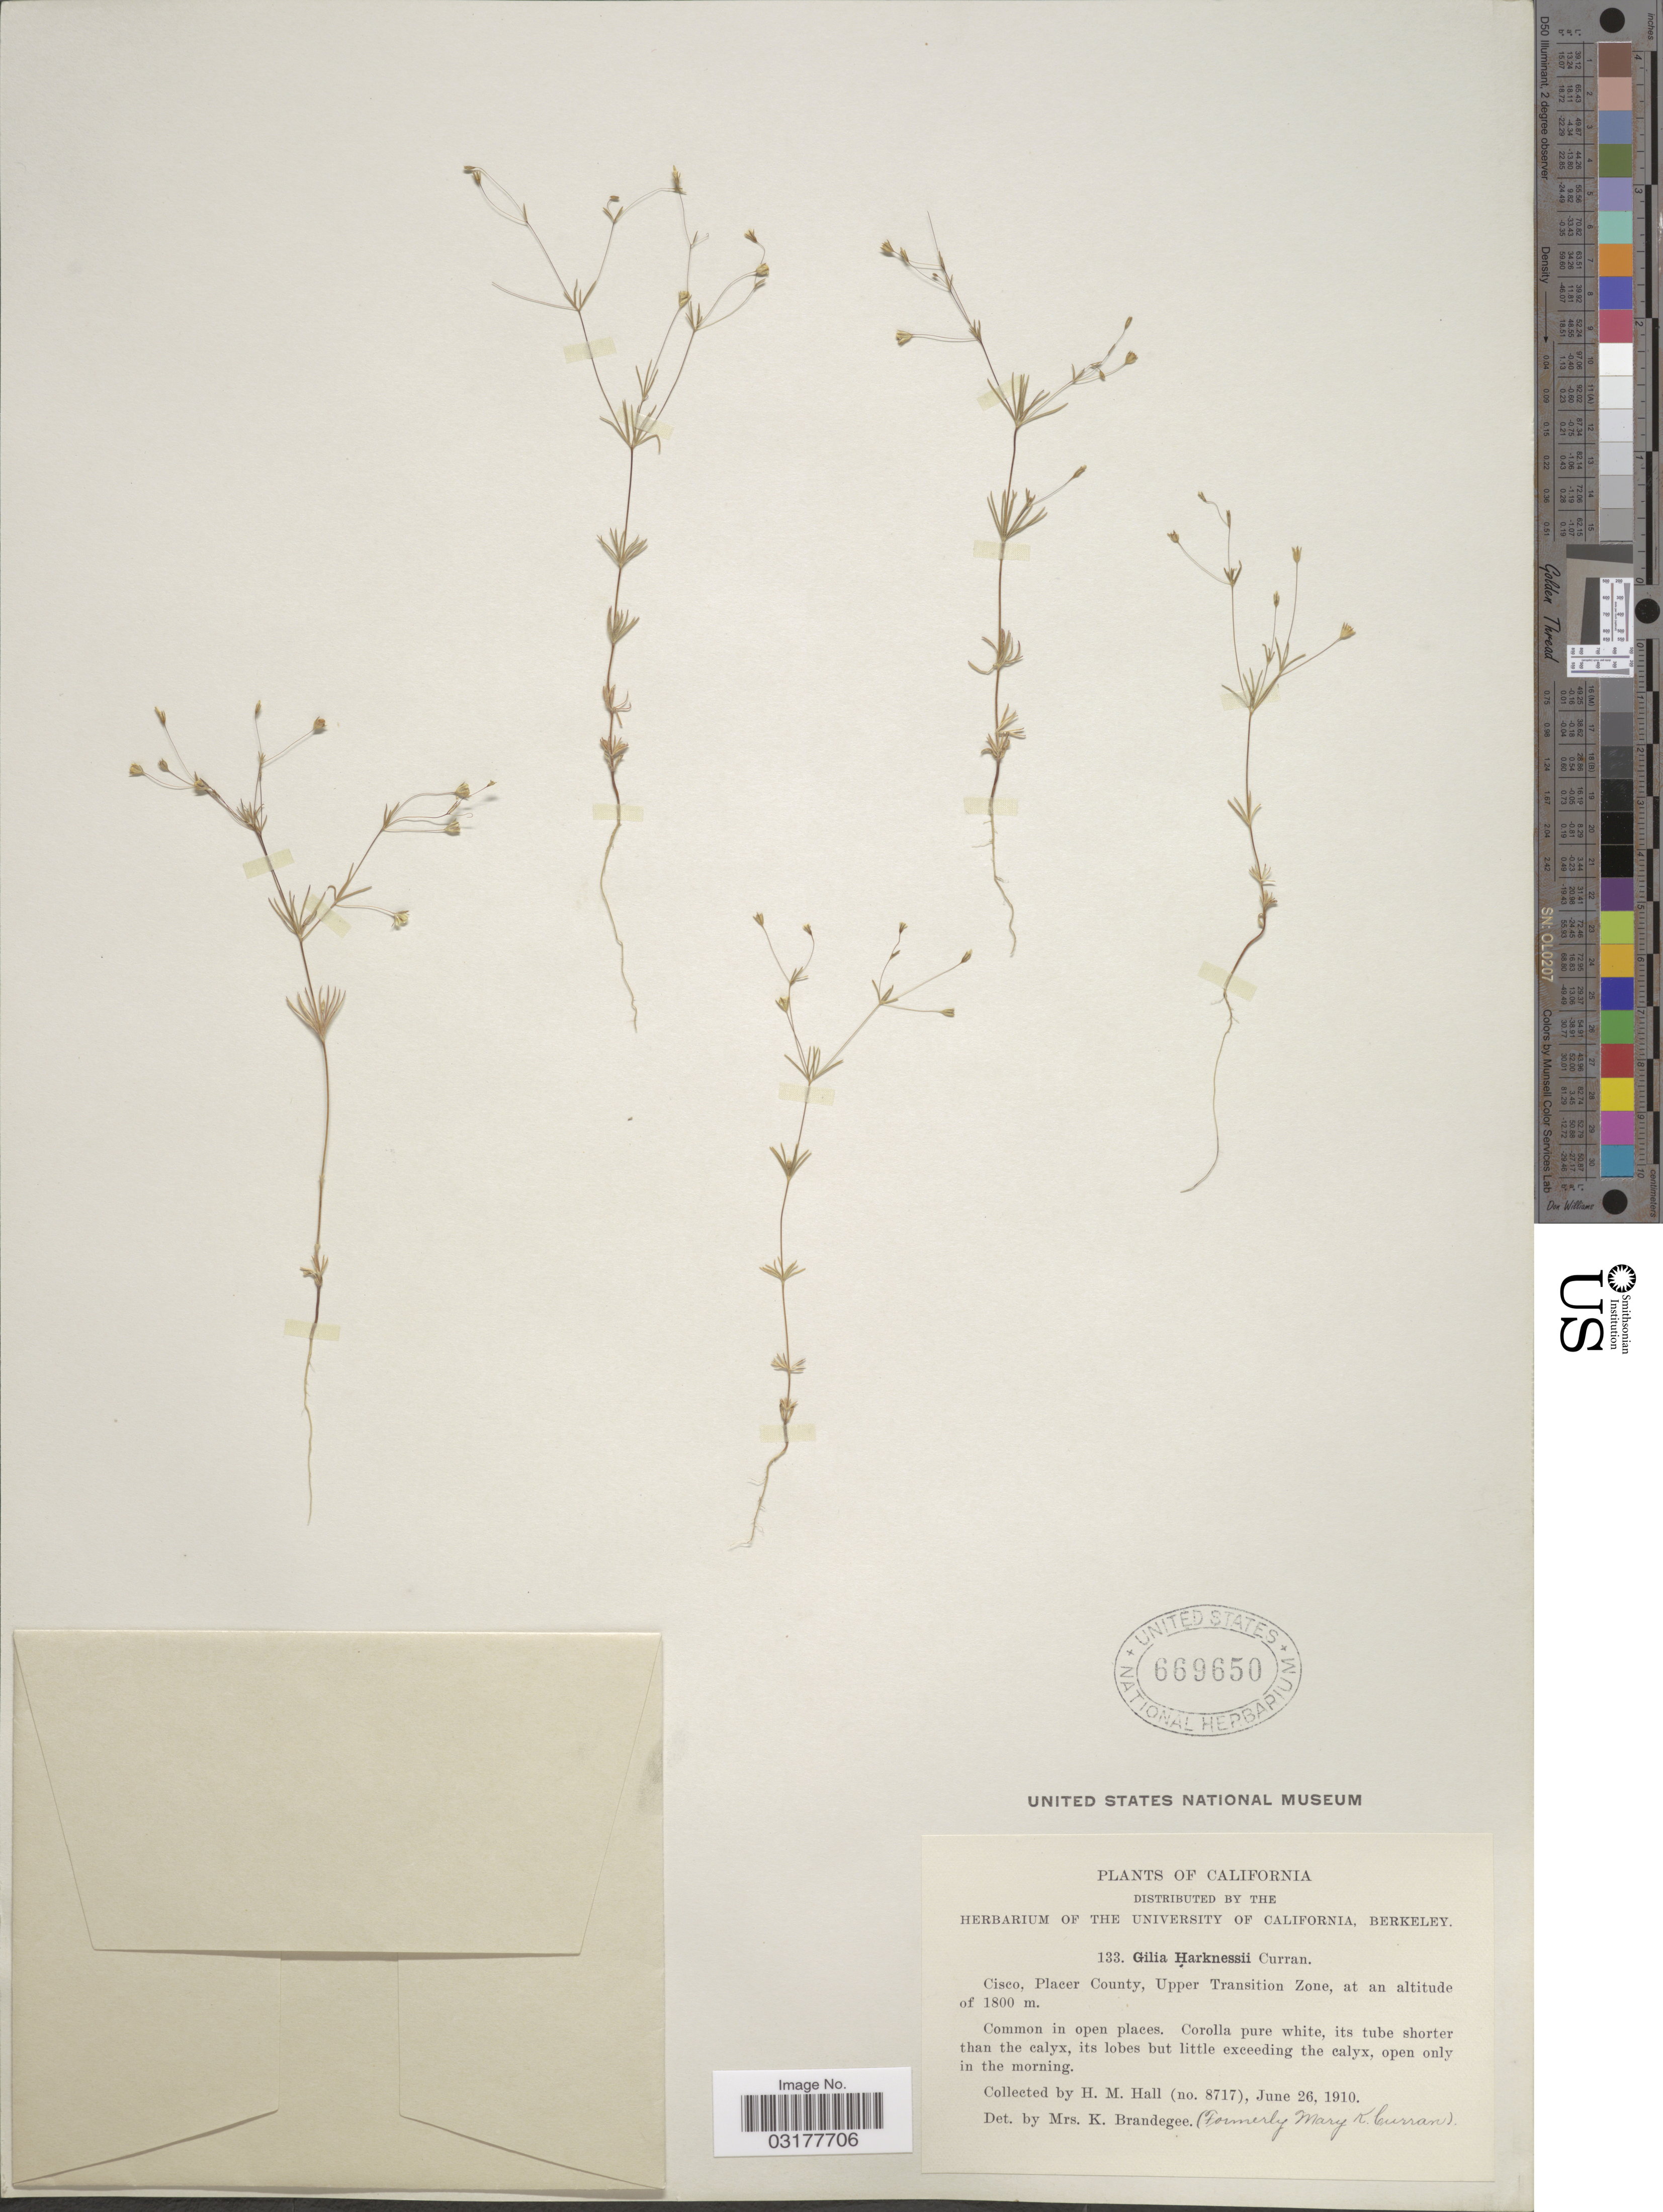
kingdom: Plantae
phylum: Tracheophyta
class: Magnoliopsida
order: Ericales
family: Polemoniaceae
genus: Leptosiphon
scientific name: Leptosiphon harknessii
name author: (Curran) J.M. Porter & L.A. Johnson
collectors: H. M. Hall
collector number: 8717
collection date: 1910-06-26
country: United States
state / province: California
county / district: Placer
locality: Cisco, Placer County, Upper Transition Zone.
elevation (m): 1800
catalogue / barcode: US 669650